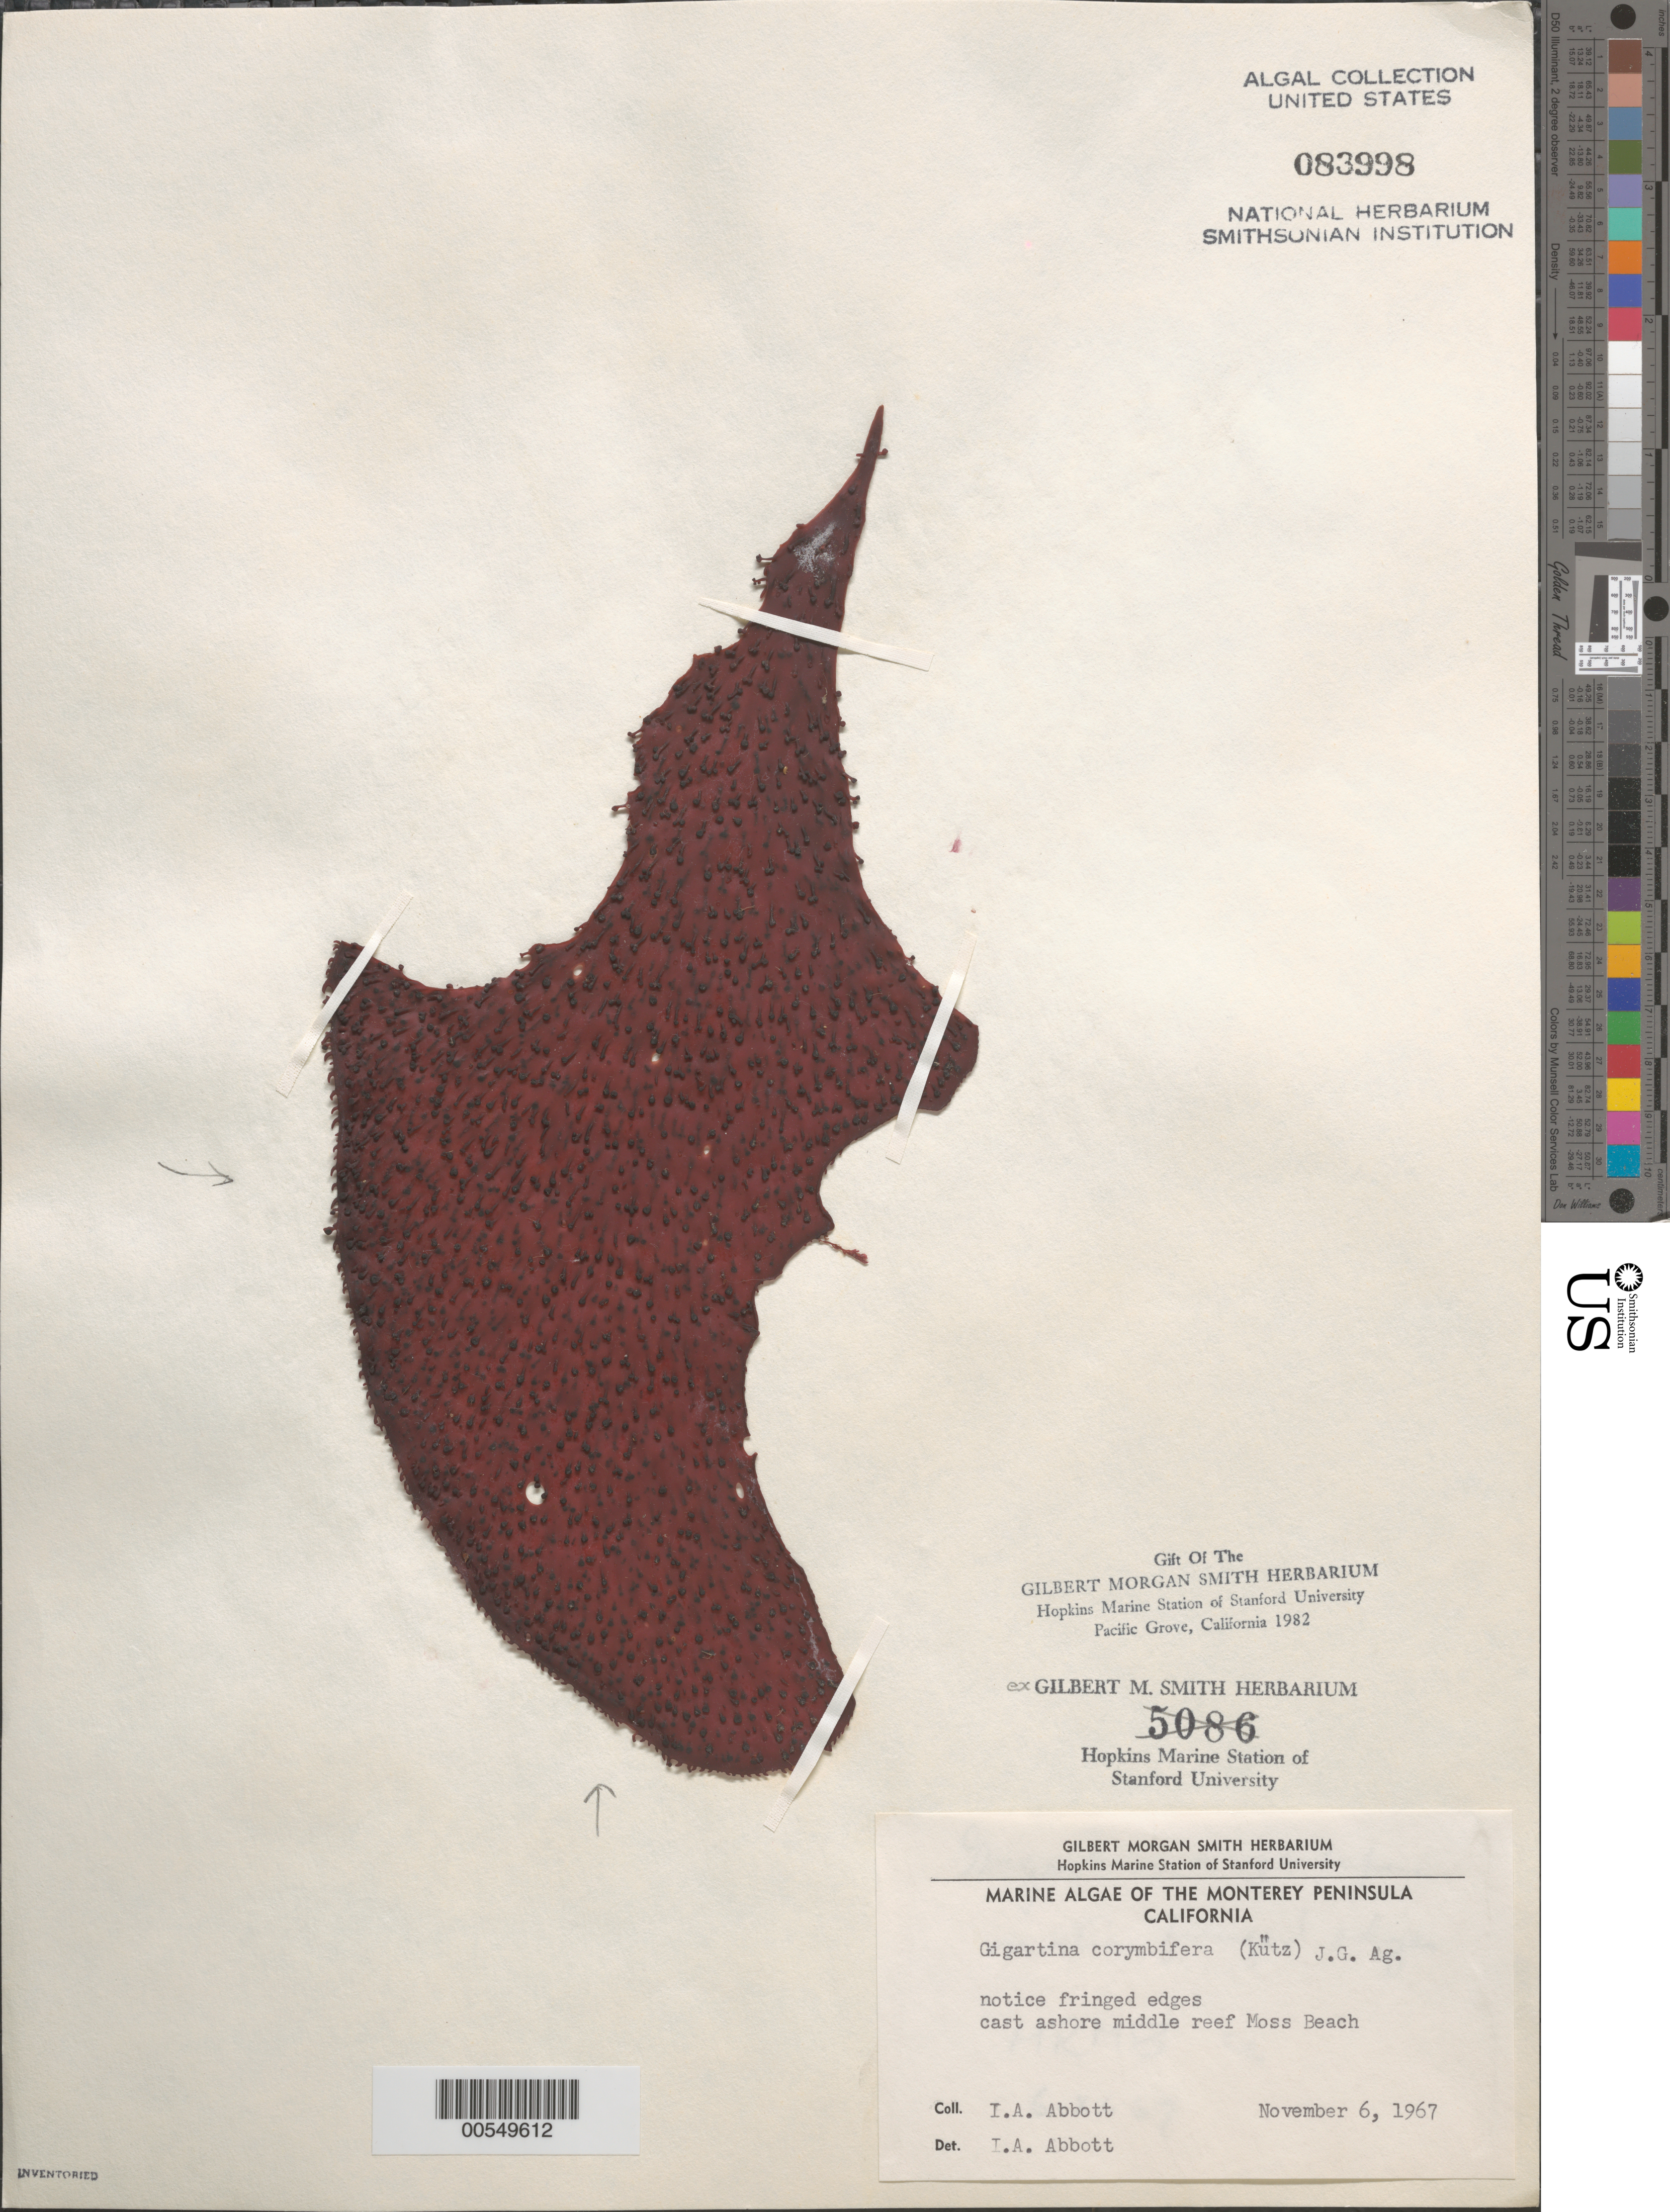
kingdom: Plantae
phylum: Rhodophyta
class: Florideophyceae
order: Gigartinales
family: Gigartinaceae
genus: Chondracanthus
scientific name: Chondracanthus corymbiferus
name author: (Kütz.) Guiry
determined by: Algae name updating Project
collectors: I. A. Abbott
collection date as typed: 06 Nov 1967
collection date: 1967-11-06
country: United States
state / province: California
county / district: Monterey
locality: Middle Reef of Moss Beach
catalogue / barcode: US 83998